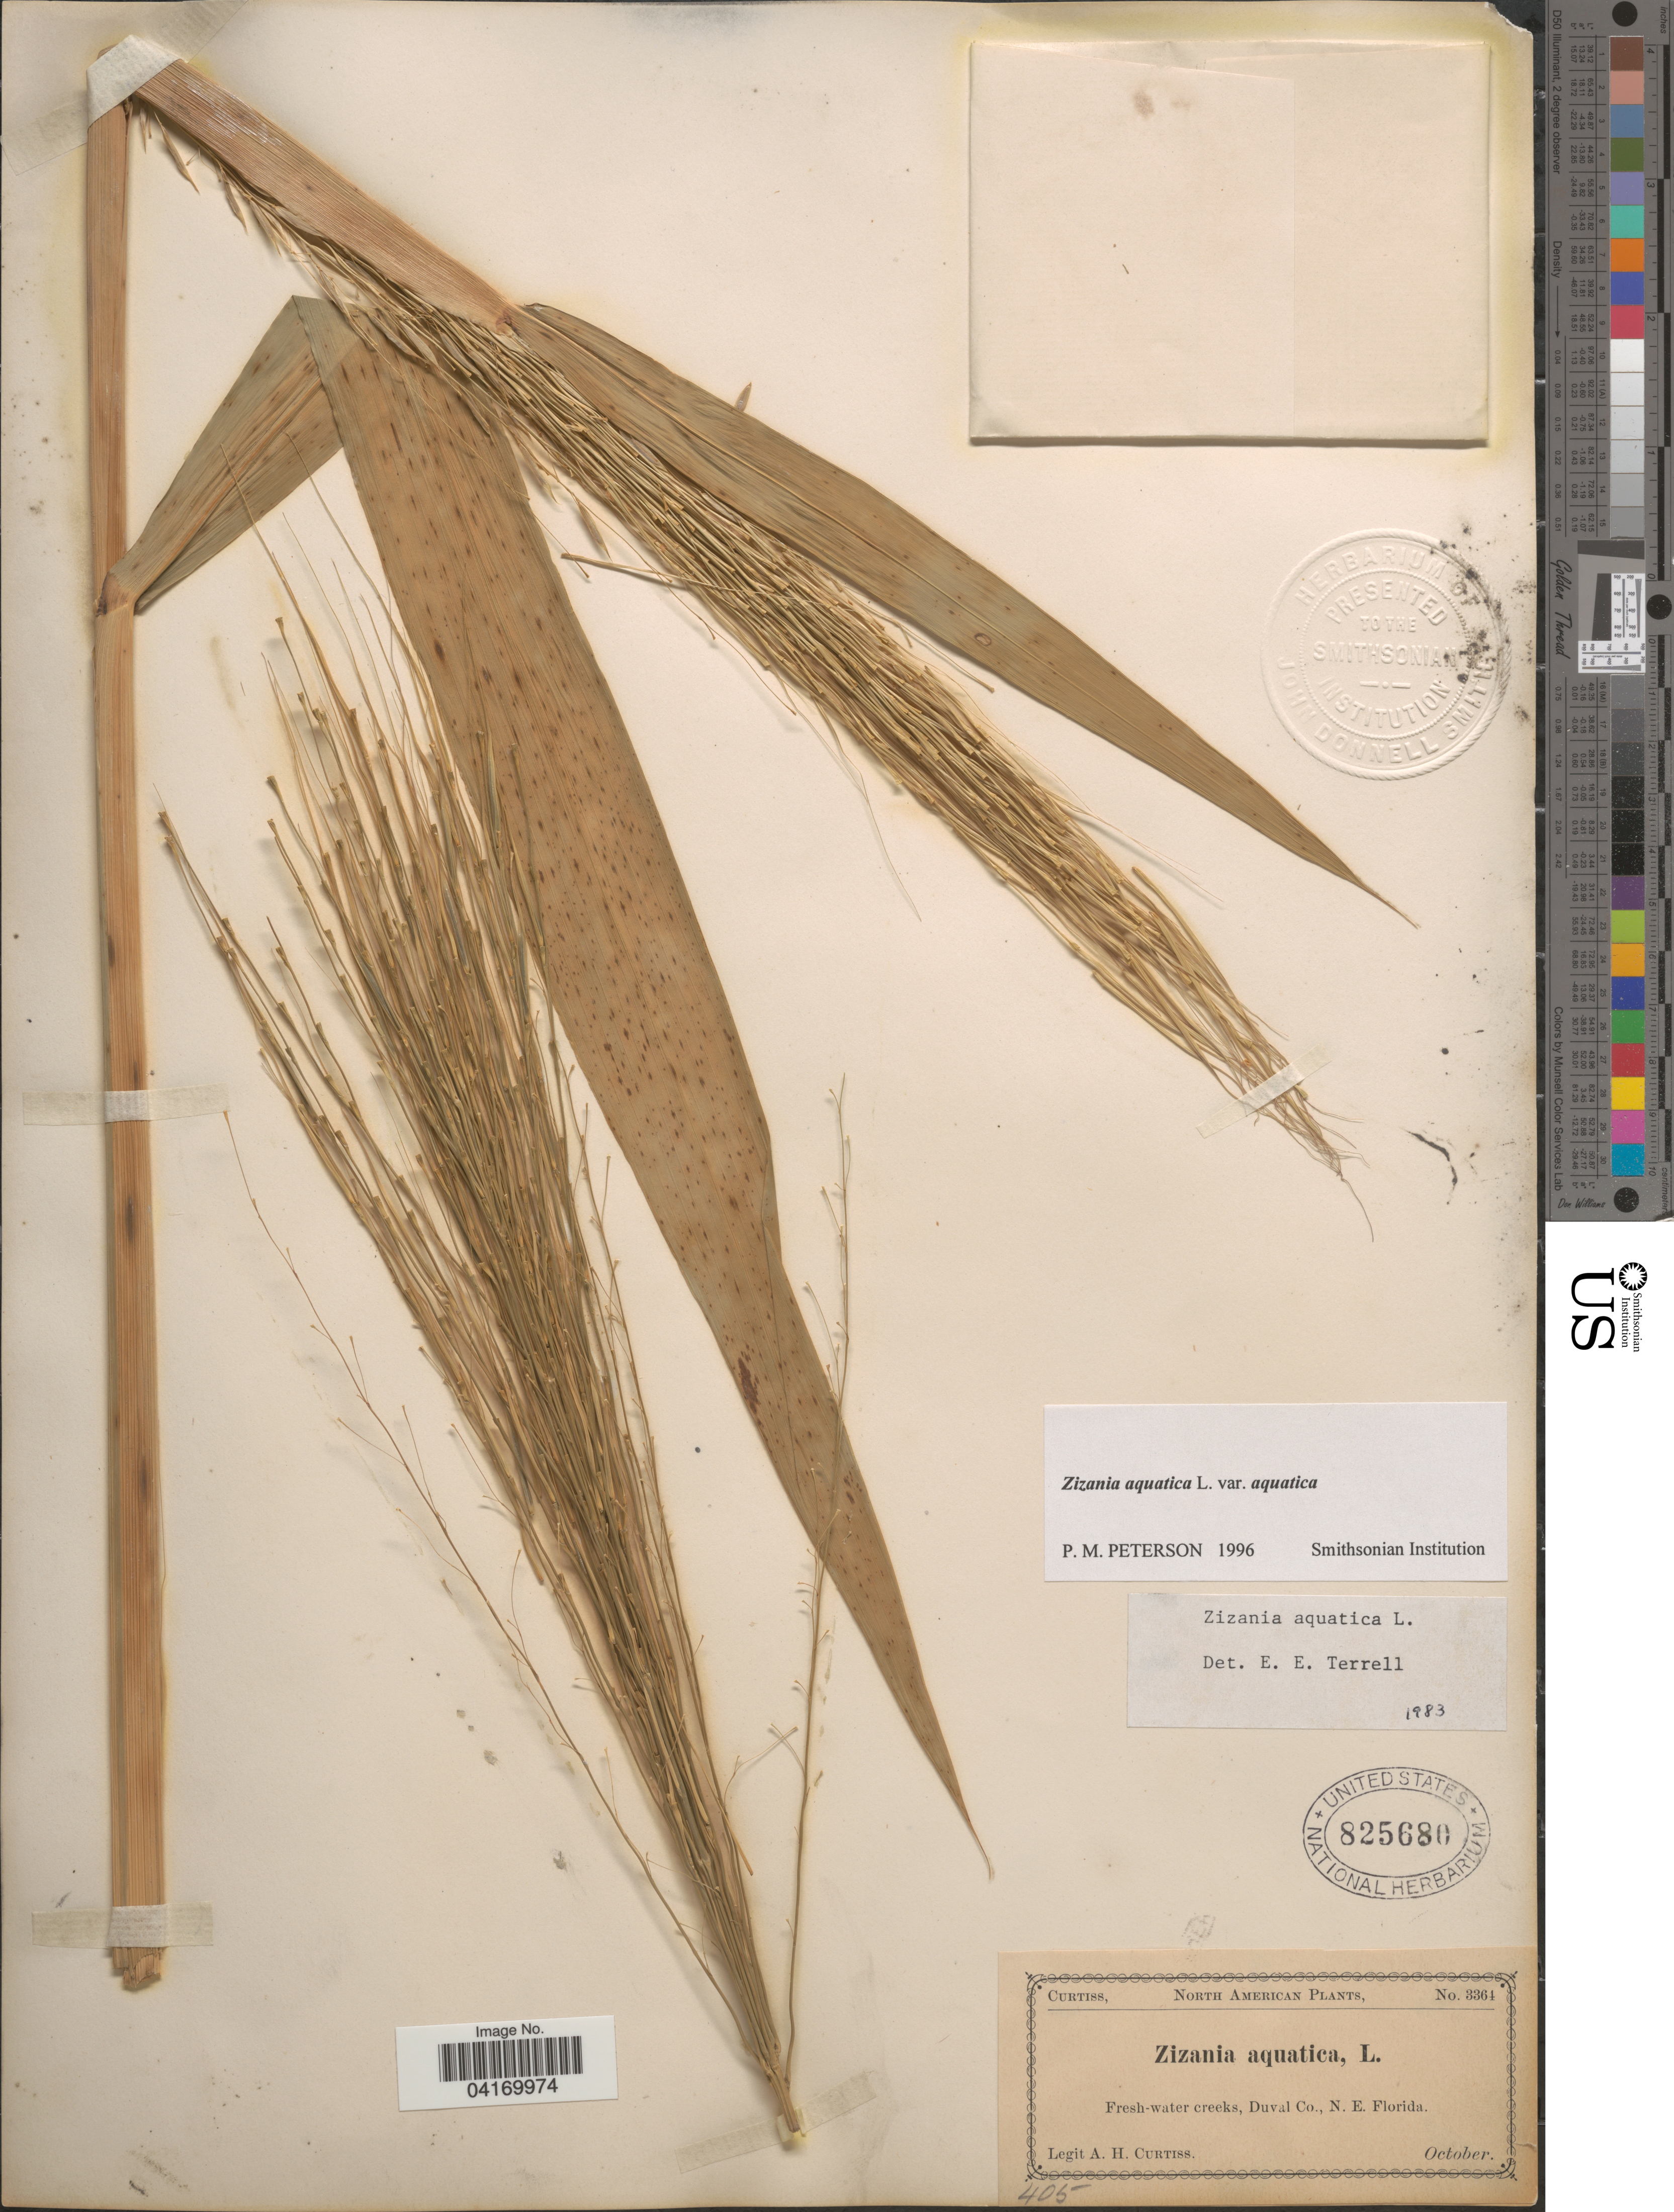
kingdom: Plantae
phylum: Tracheophyta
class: Liliopsida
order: Poales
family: Poaceae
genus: Zizania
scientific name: Zizania aquatica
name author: L.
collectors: A. H. Curtiss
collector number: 3364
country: United States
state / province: Florida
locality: Fresh-water creeks, Duval Co., N. E. Florida.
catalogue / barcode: US 825680